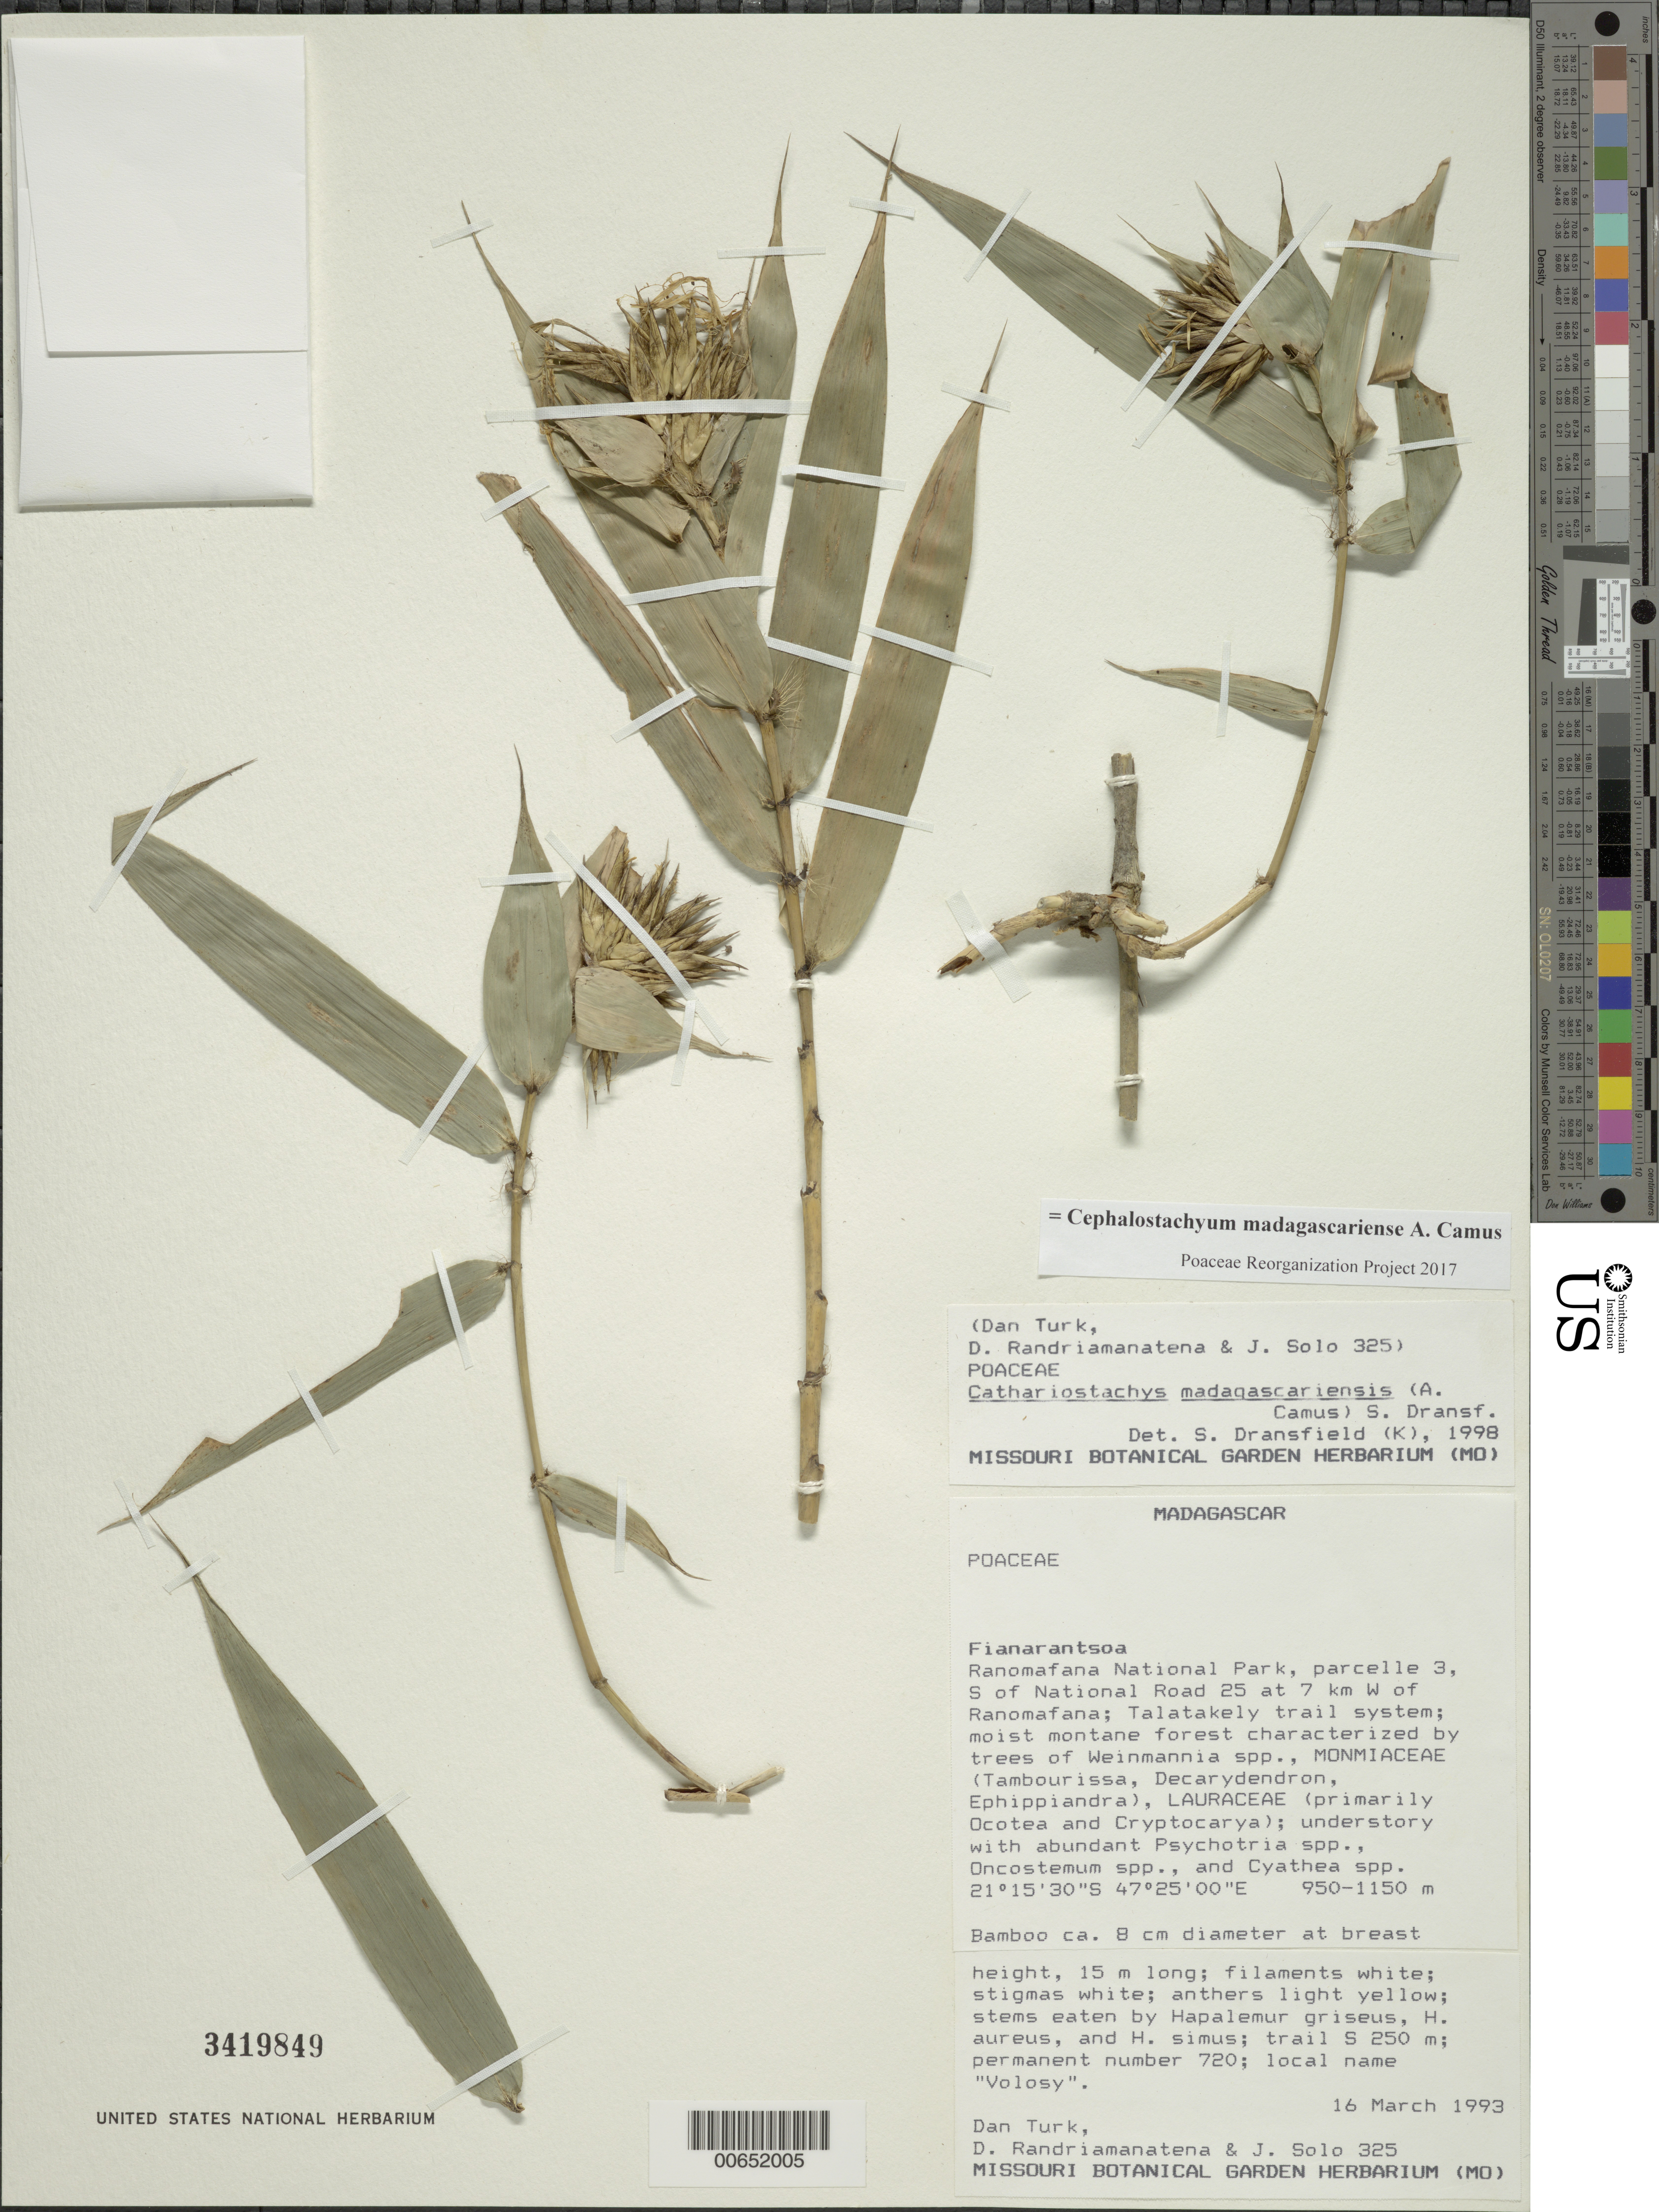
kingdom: Plantae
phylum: Tracheophyta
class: Liliopsida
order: Poales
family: Poaceae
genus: Cephalostachyum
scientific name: Cephalostachyum madagascariense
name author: A. Camus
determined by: Poaceae Reorganization Project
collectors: D. Turk, D. Randriamanatena & J. Solo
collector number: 325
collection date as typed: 16 Mar 1993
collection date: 1993-03-16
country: Madagascar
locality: Fianarantsoa, ranomafana national park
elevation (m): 950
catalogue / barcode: US 3419849